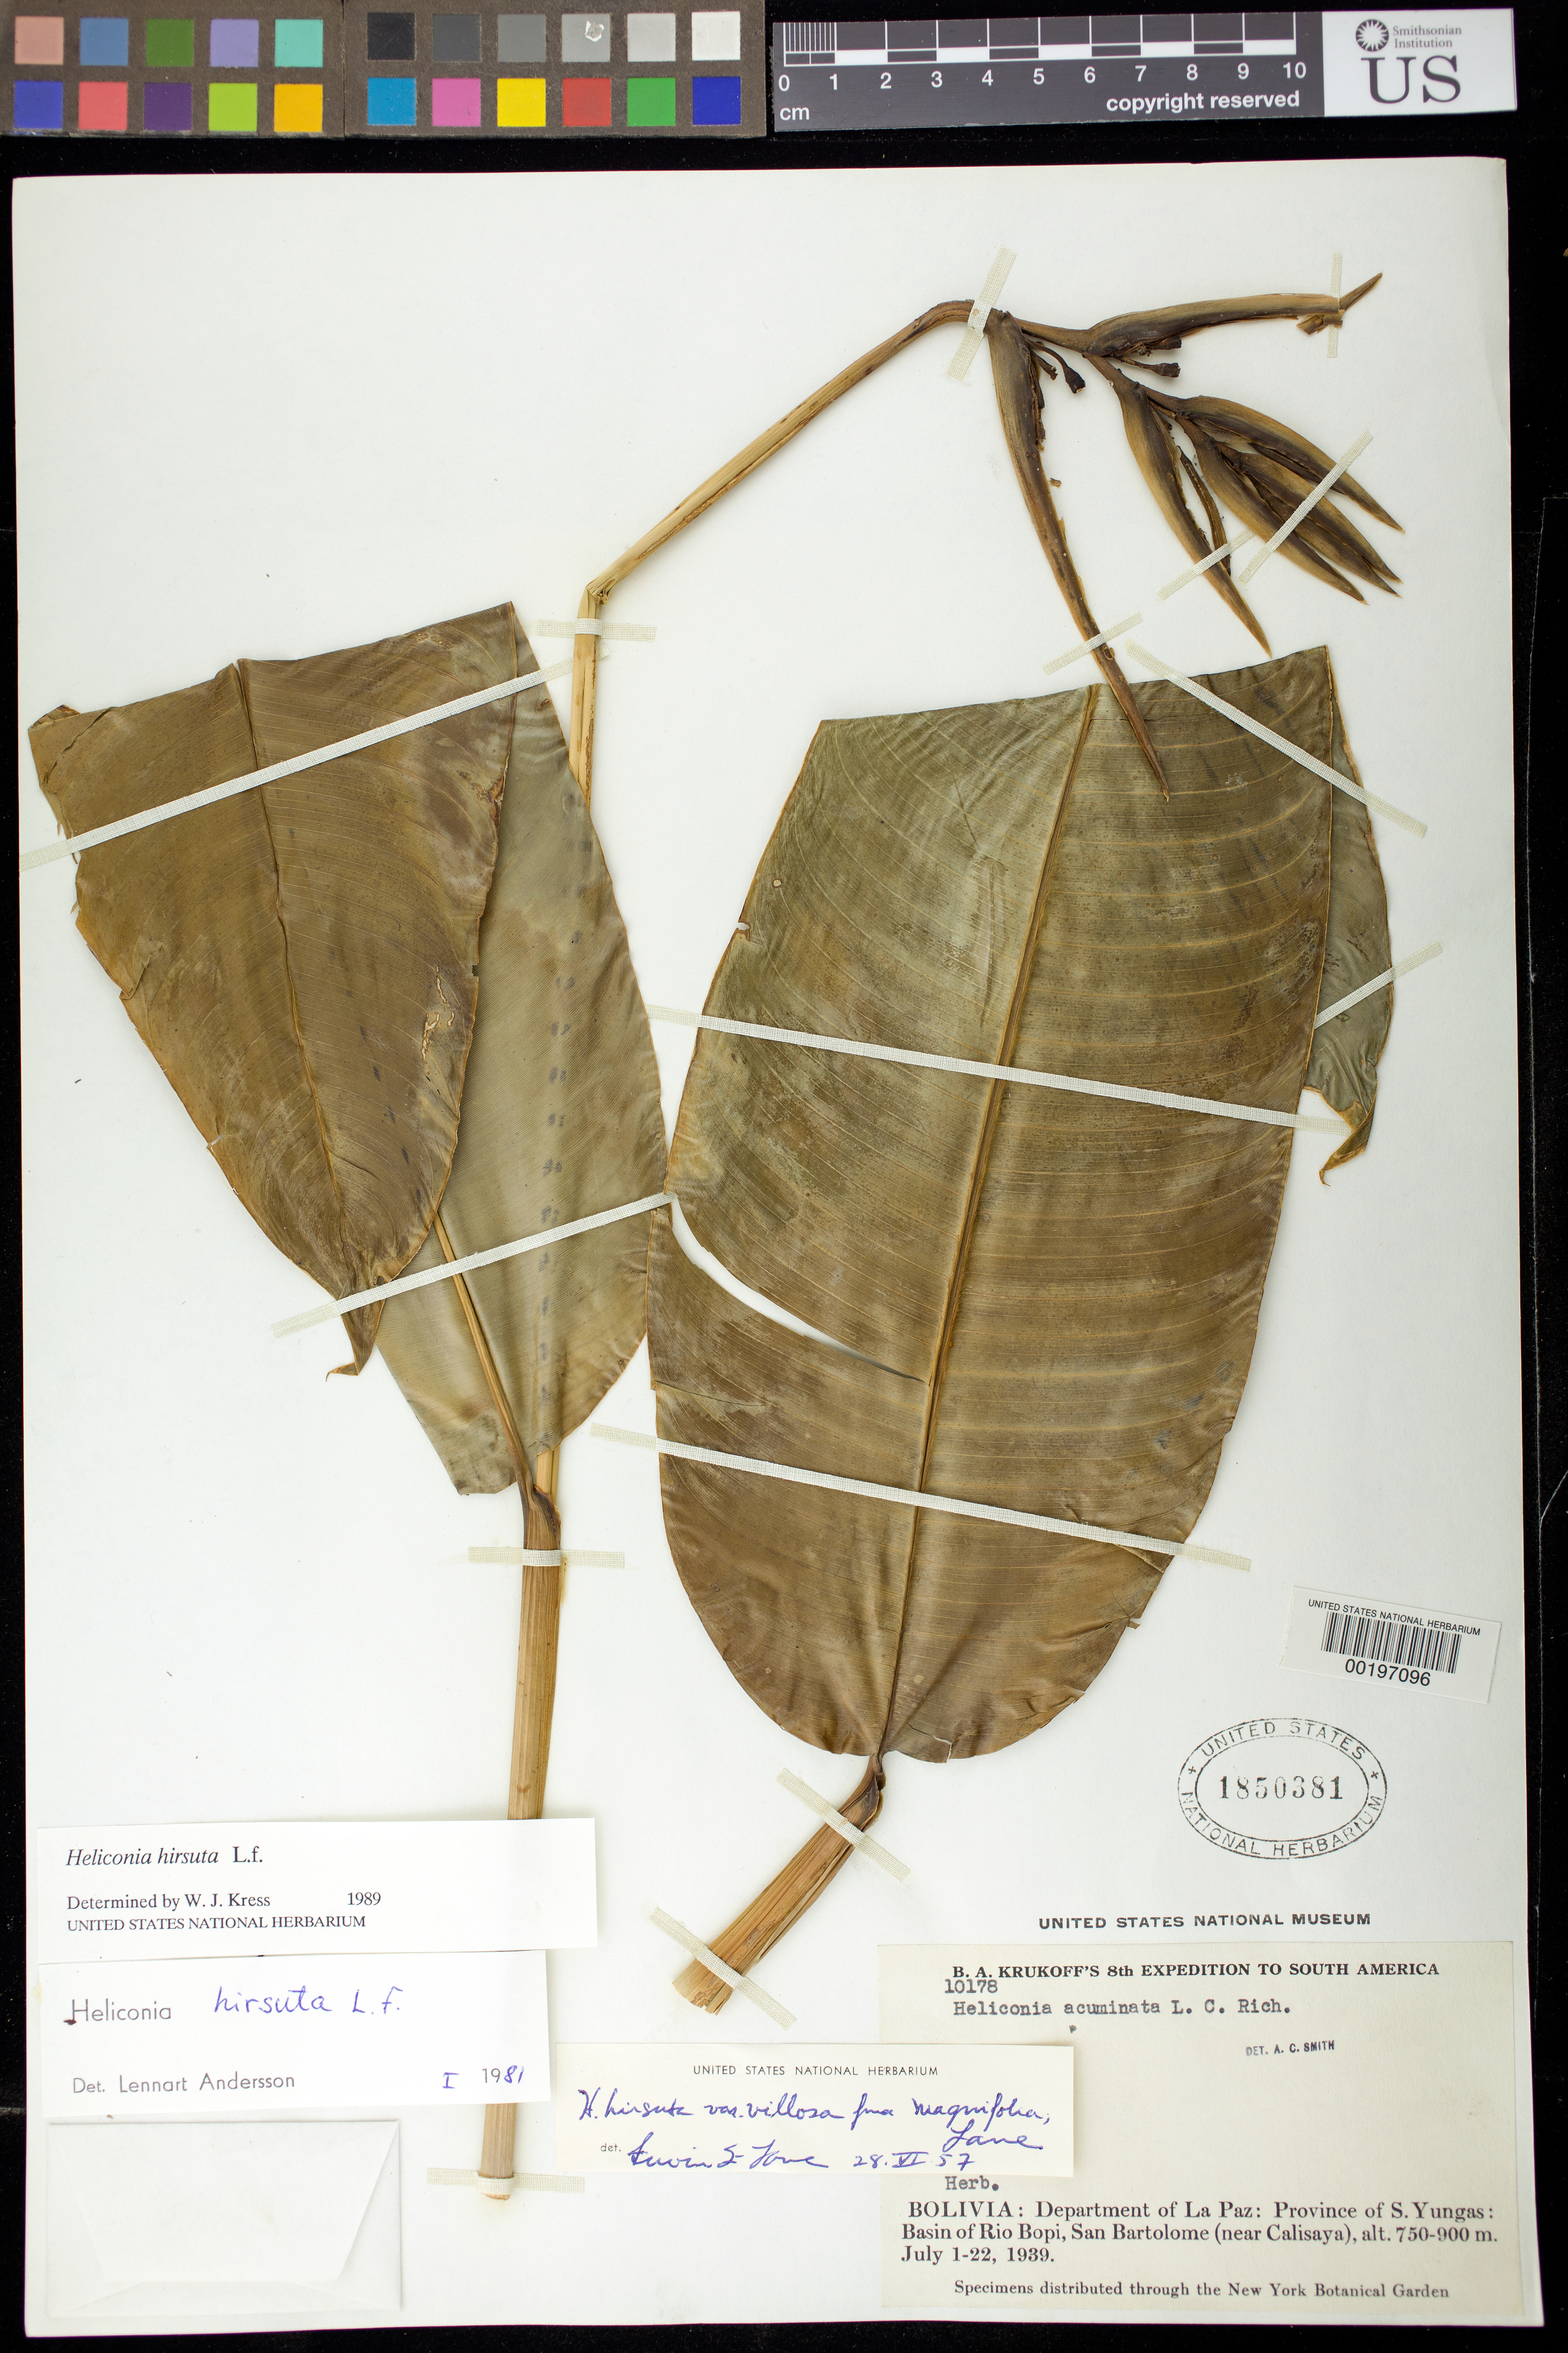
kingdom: Plantae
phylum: Tracheophyta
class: Liliopsida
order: Zingiberales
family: Heliconiaceae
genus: Heliconia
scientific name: Heliconia hirsuta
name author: L. f.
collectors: B. A. Krukoff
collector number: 10178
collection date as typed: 01 Jul 1939 to 22 Jul 1939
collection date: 1939-07-01/1939-07-22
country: Bolivia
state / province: La Paz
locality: Prov of S. Yungas, Basin of Rio Bopi, San Bartolome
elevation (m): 750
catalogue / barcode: US 1850381